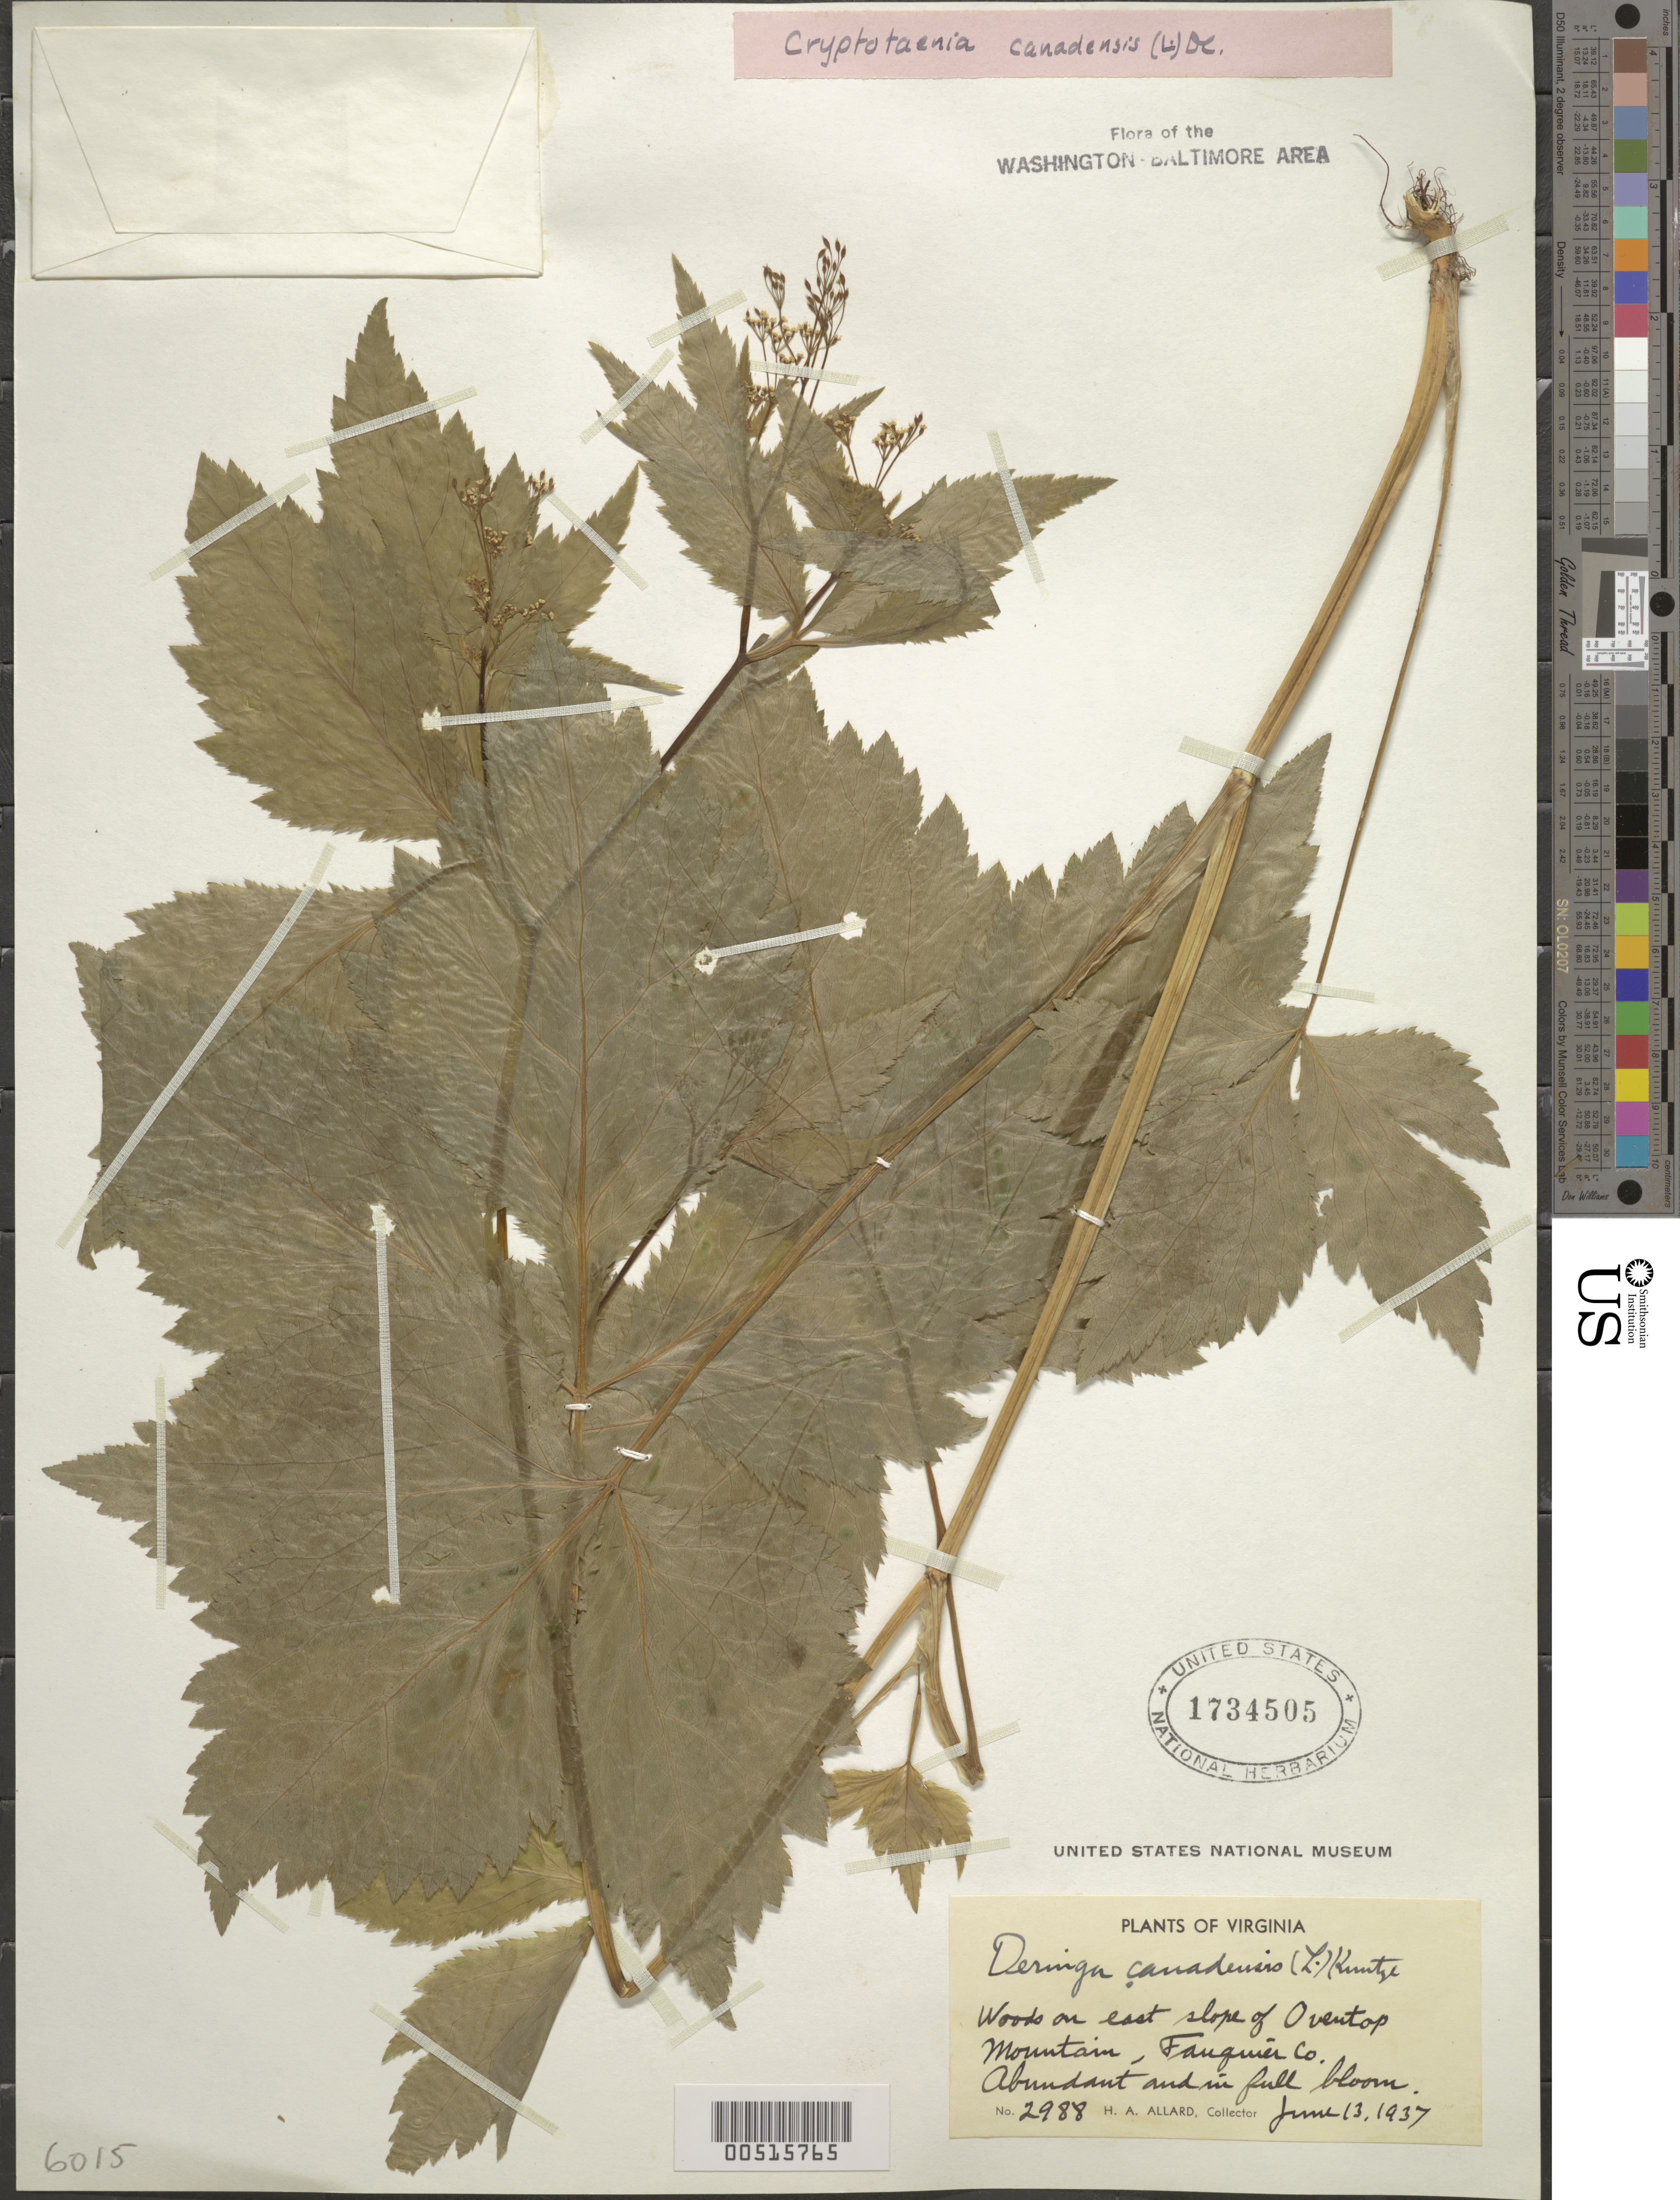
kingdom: Plantae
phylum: Tracheophyta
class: Magnoliopsida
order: Apiales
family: Apiaceae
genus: Cryptotaenia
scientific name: Cryptotaenia canadensis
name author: (L.) DC.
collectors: H. A. Allard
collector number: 2988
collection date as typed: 13 Jun 1937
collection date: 1937-06-13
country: United States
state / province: Virginia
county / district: Fauquier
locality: Oventop Mt., E slope Of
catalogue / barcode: US 1734505